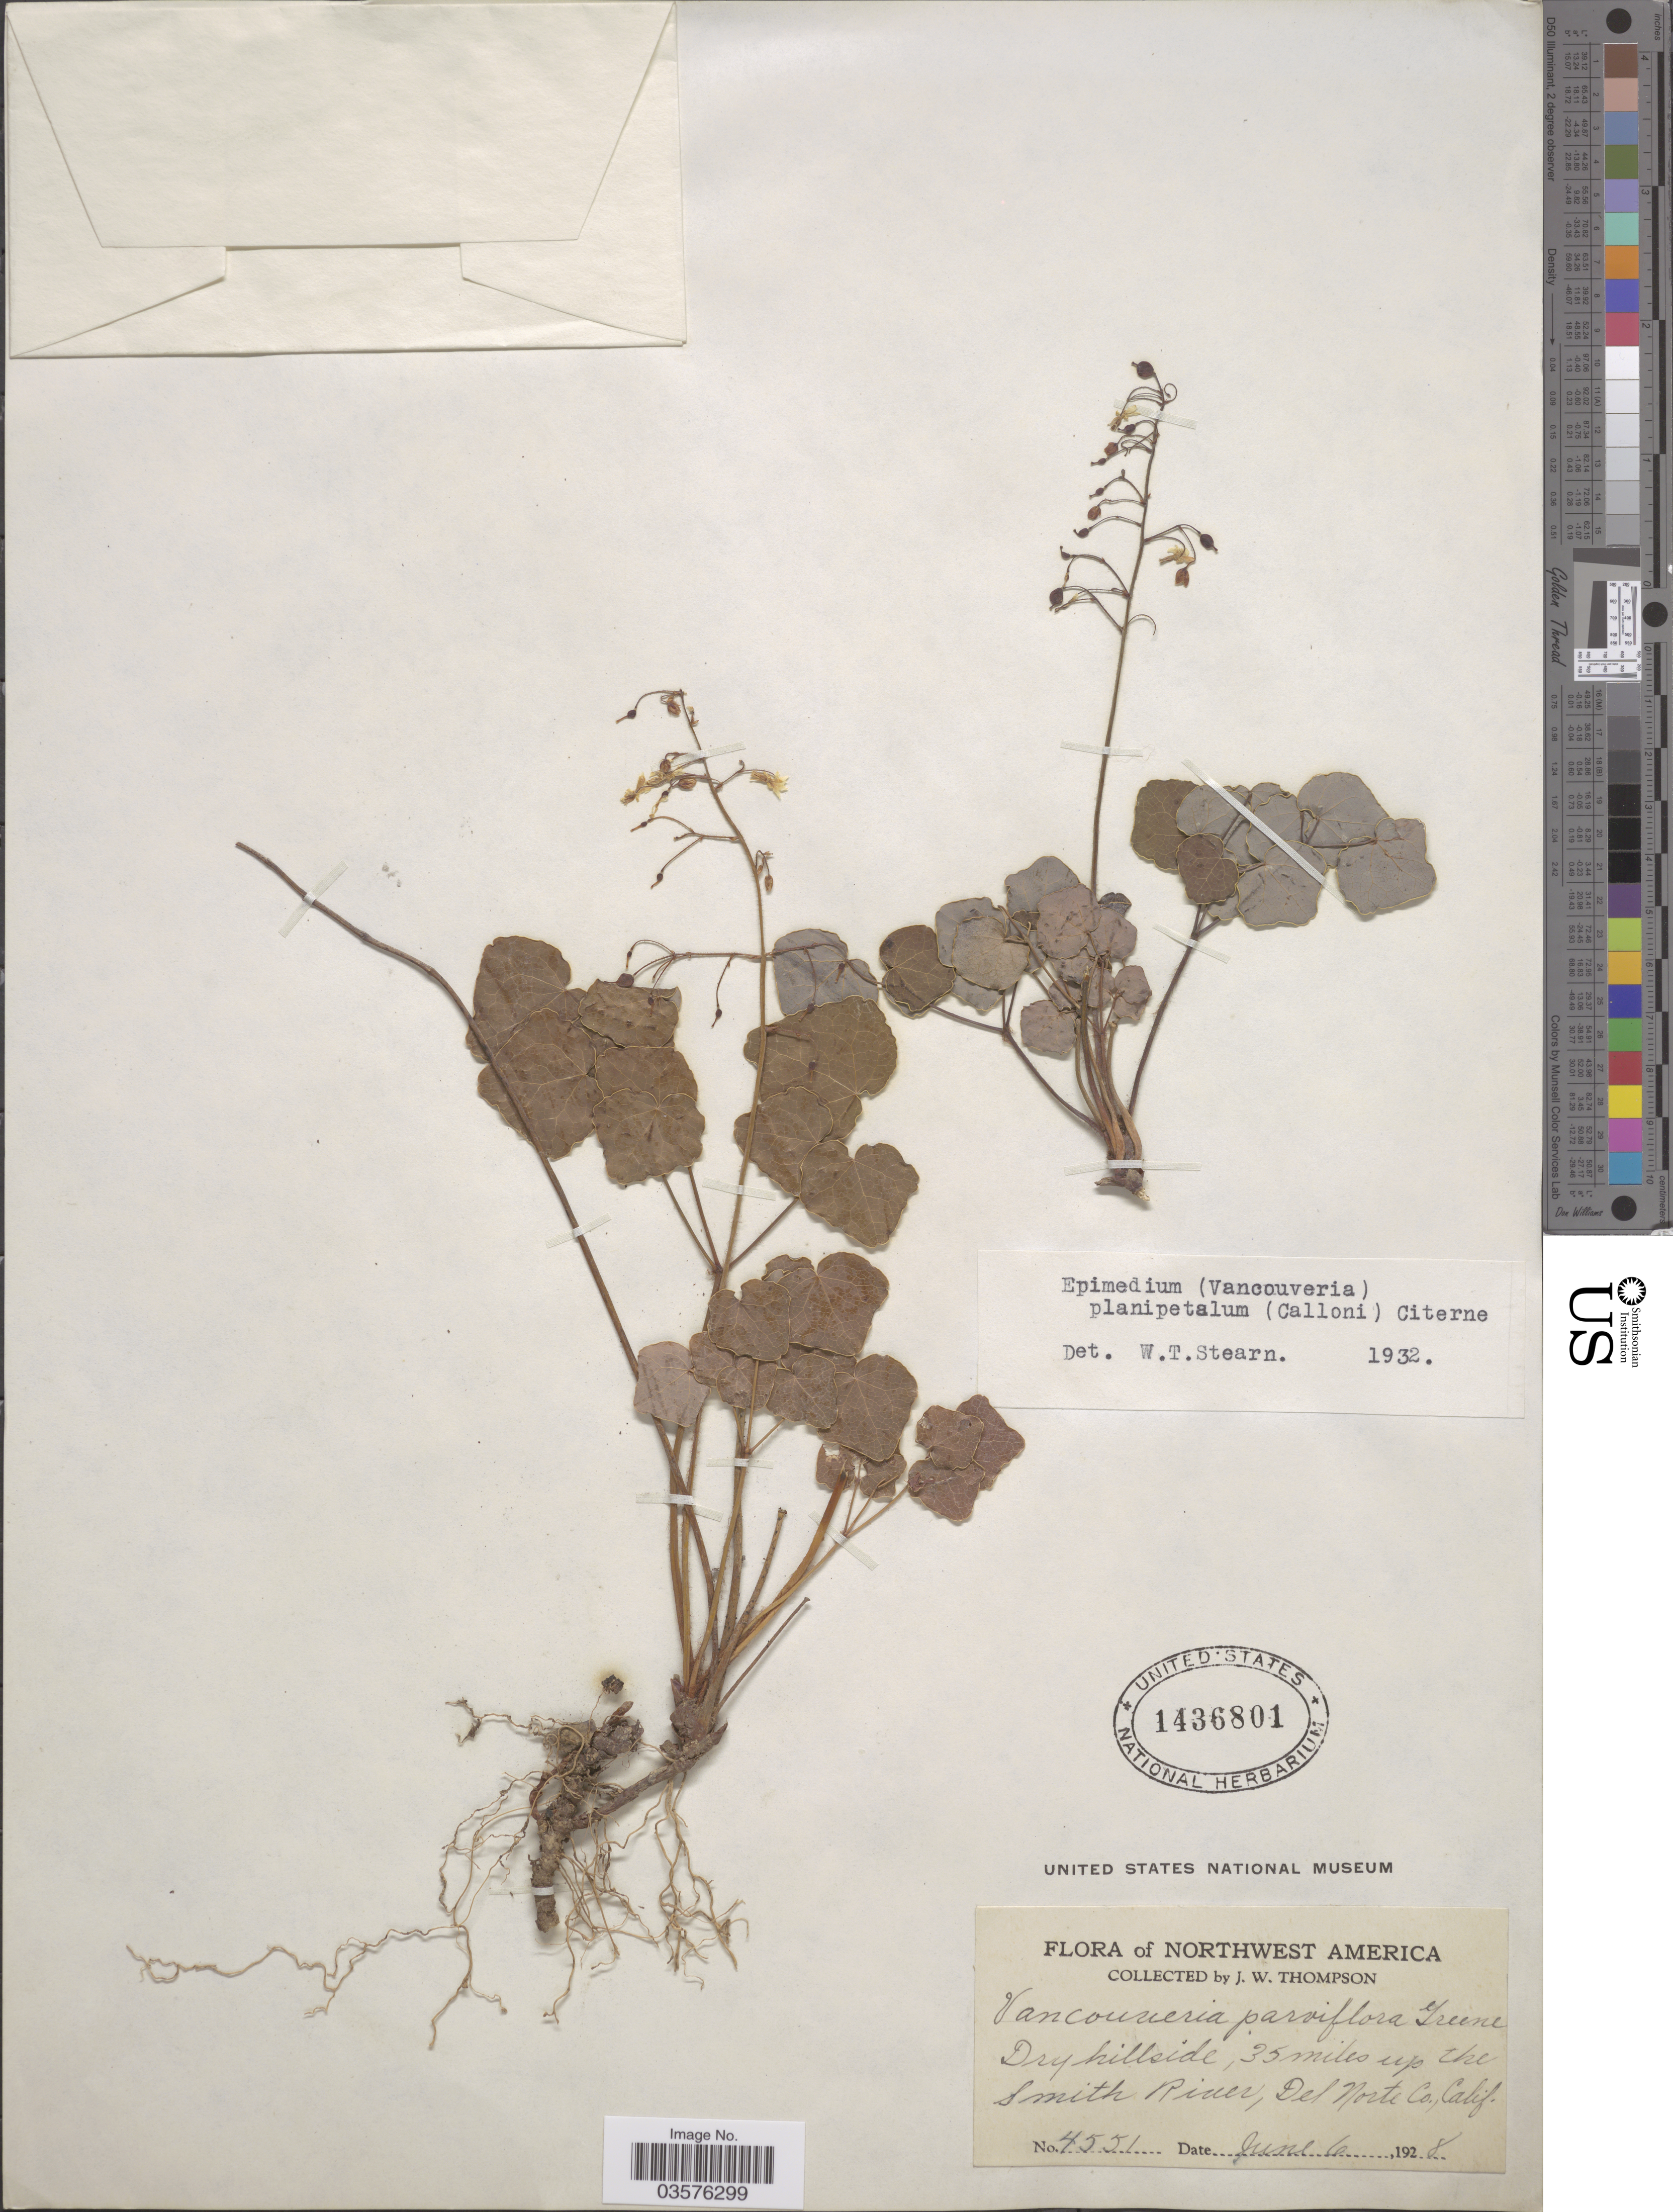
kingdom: Plantae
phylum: Tracheophyta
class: Magnoliopsida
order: Ranunculales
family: Berberidaceae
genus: Vancouveria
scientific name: Vancouveria planipetala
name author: Calloni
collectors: J. Thompson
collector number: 4551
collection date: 1928-06-06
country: United States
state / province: California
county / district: Del Norte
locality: Northwest America. Dry hillside, 35 miles up the Smith River, Del Norte Co.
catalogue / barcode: US 1436801